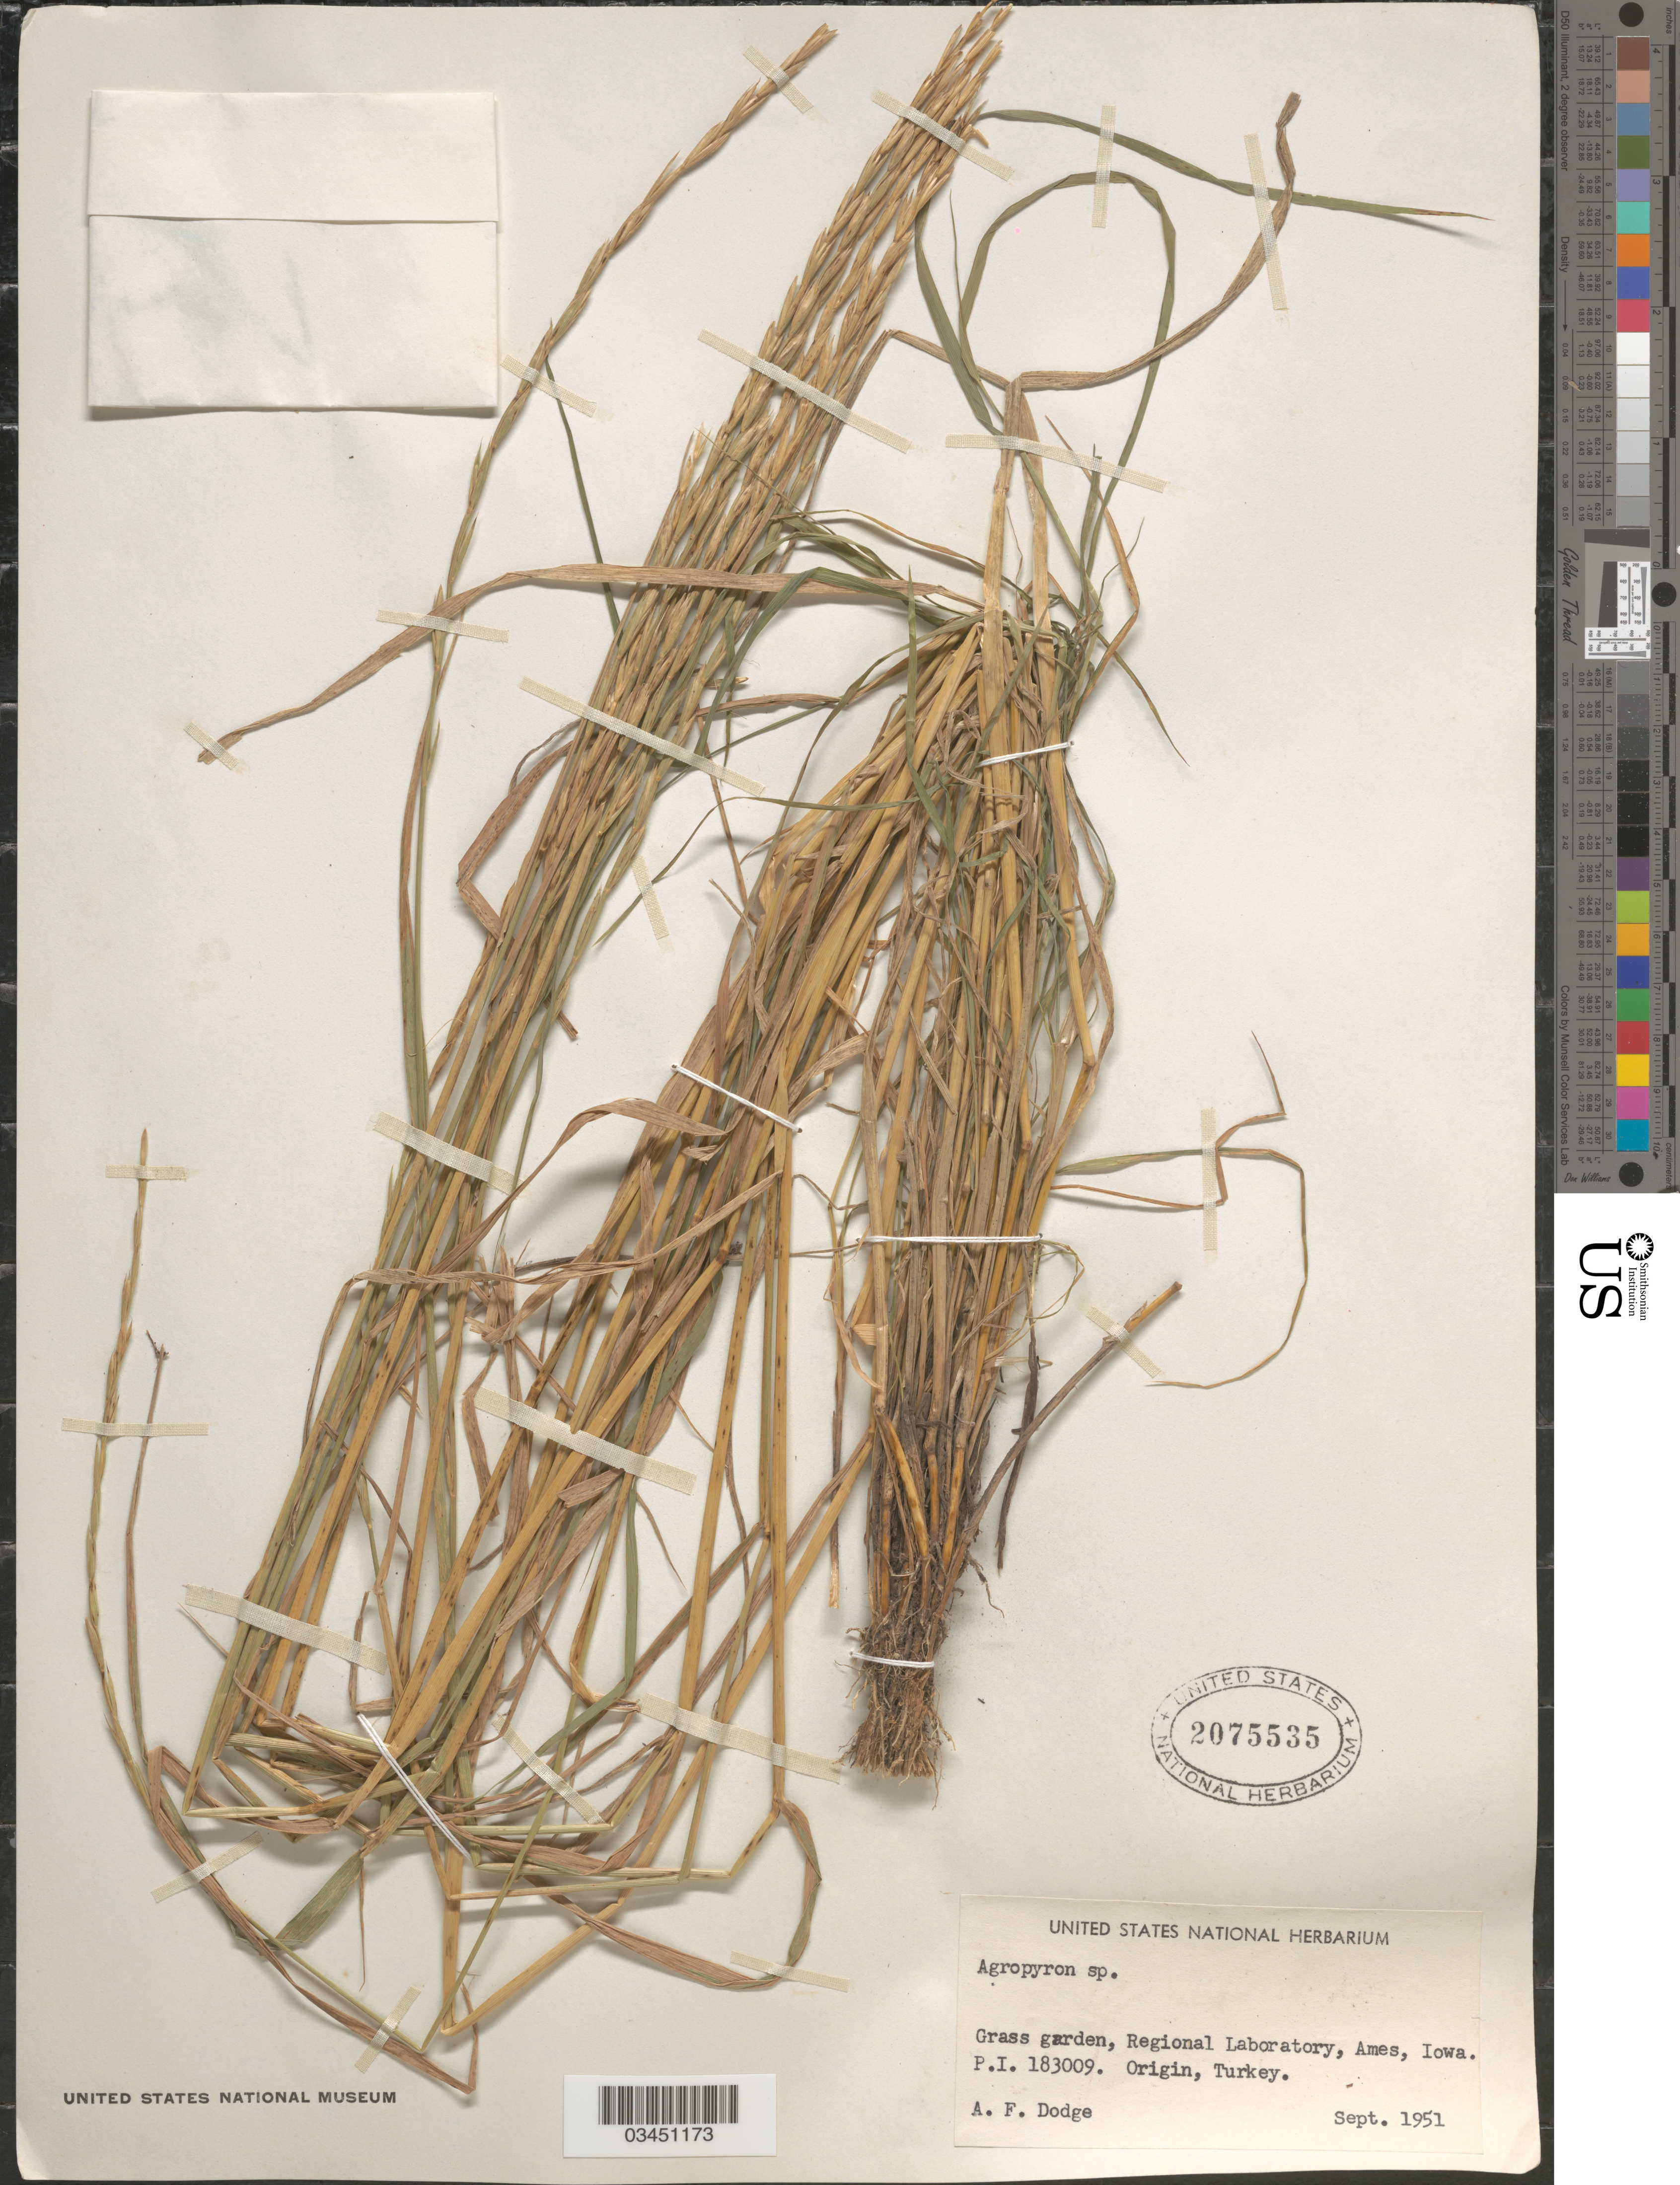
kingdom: Plantae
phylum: Tracheophyta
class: Liliopsida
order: Poales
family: Poaceae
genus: Elymus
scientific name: Elymus sp.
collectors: A. Dodge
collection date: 1951-09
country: United States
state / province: Iowa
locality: Grass garden, Regional Laboratory, Ames.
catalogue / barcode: US 2075535